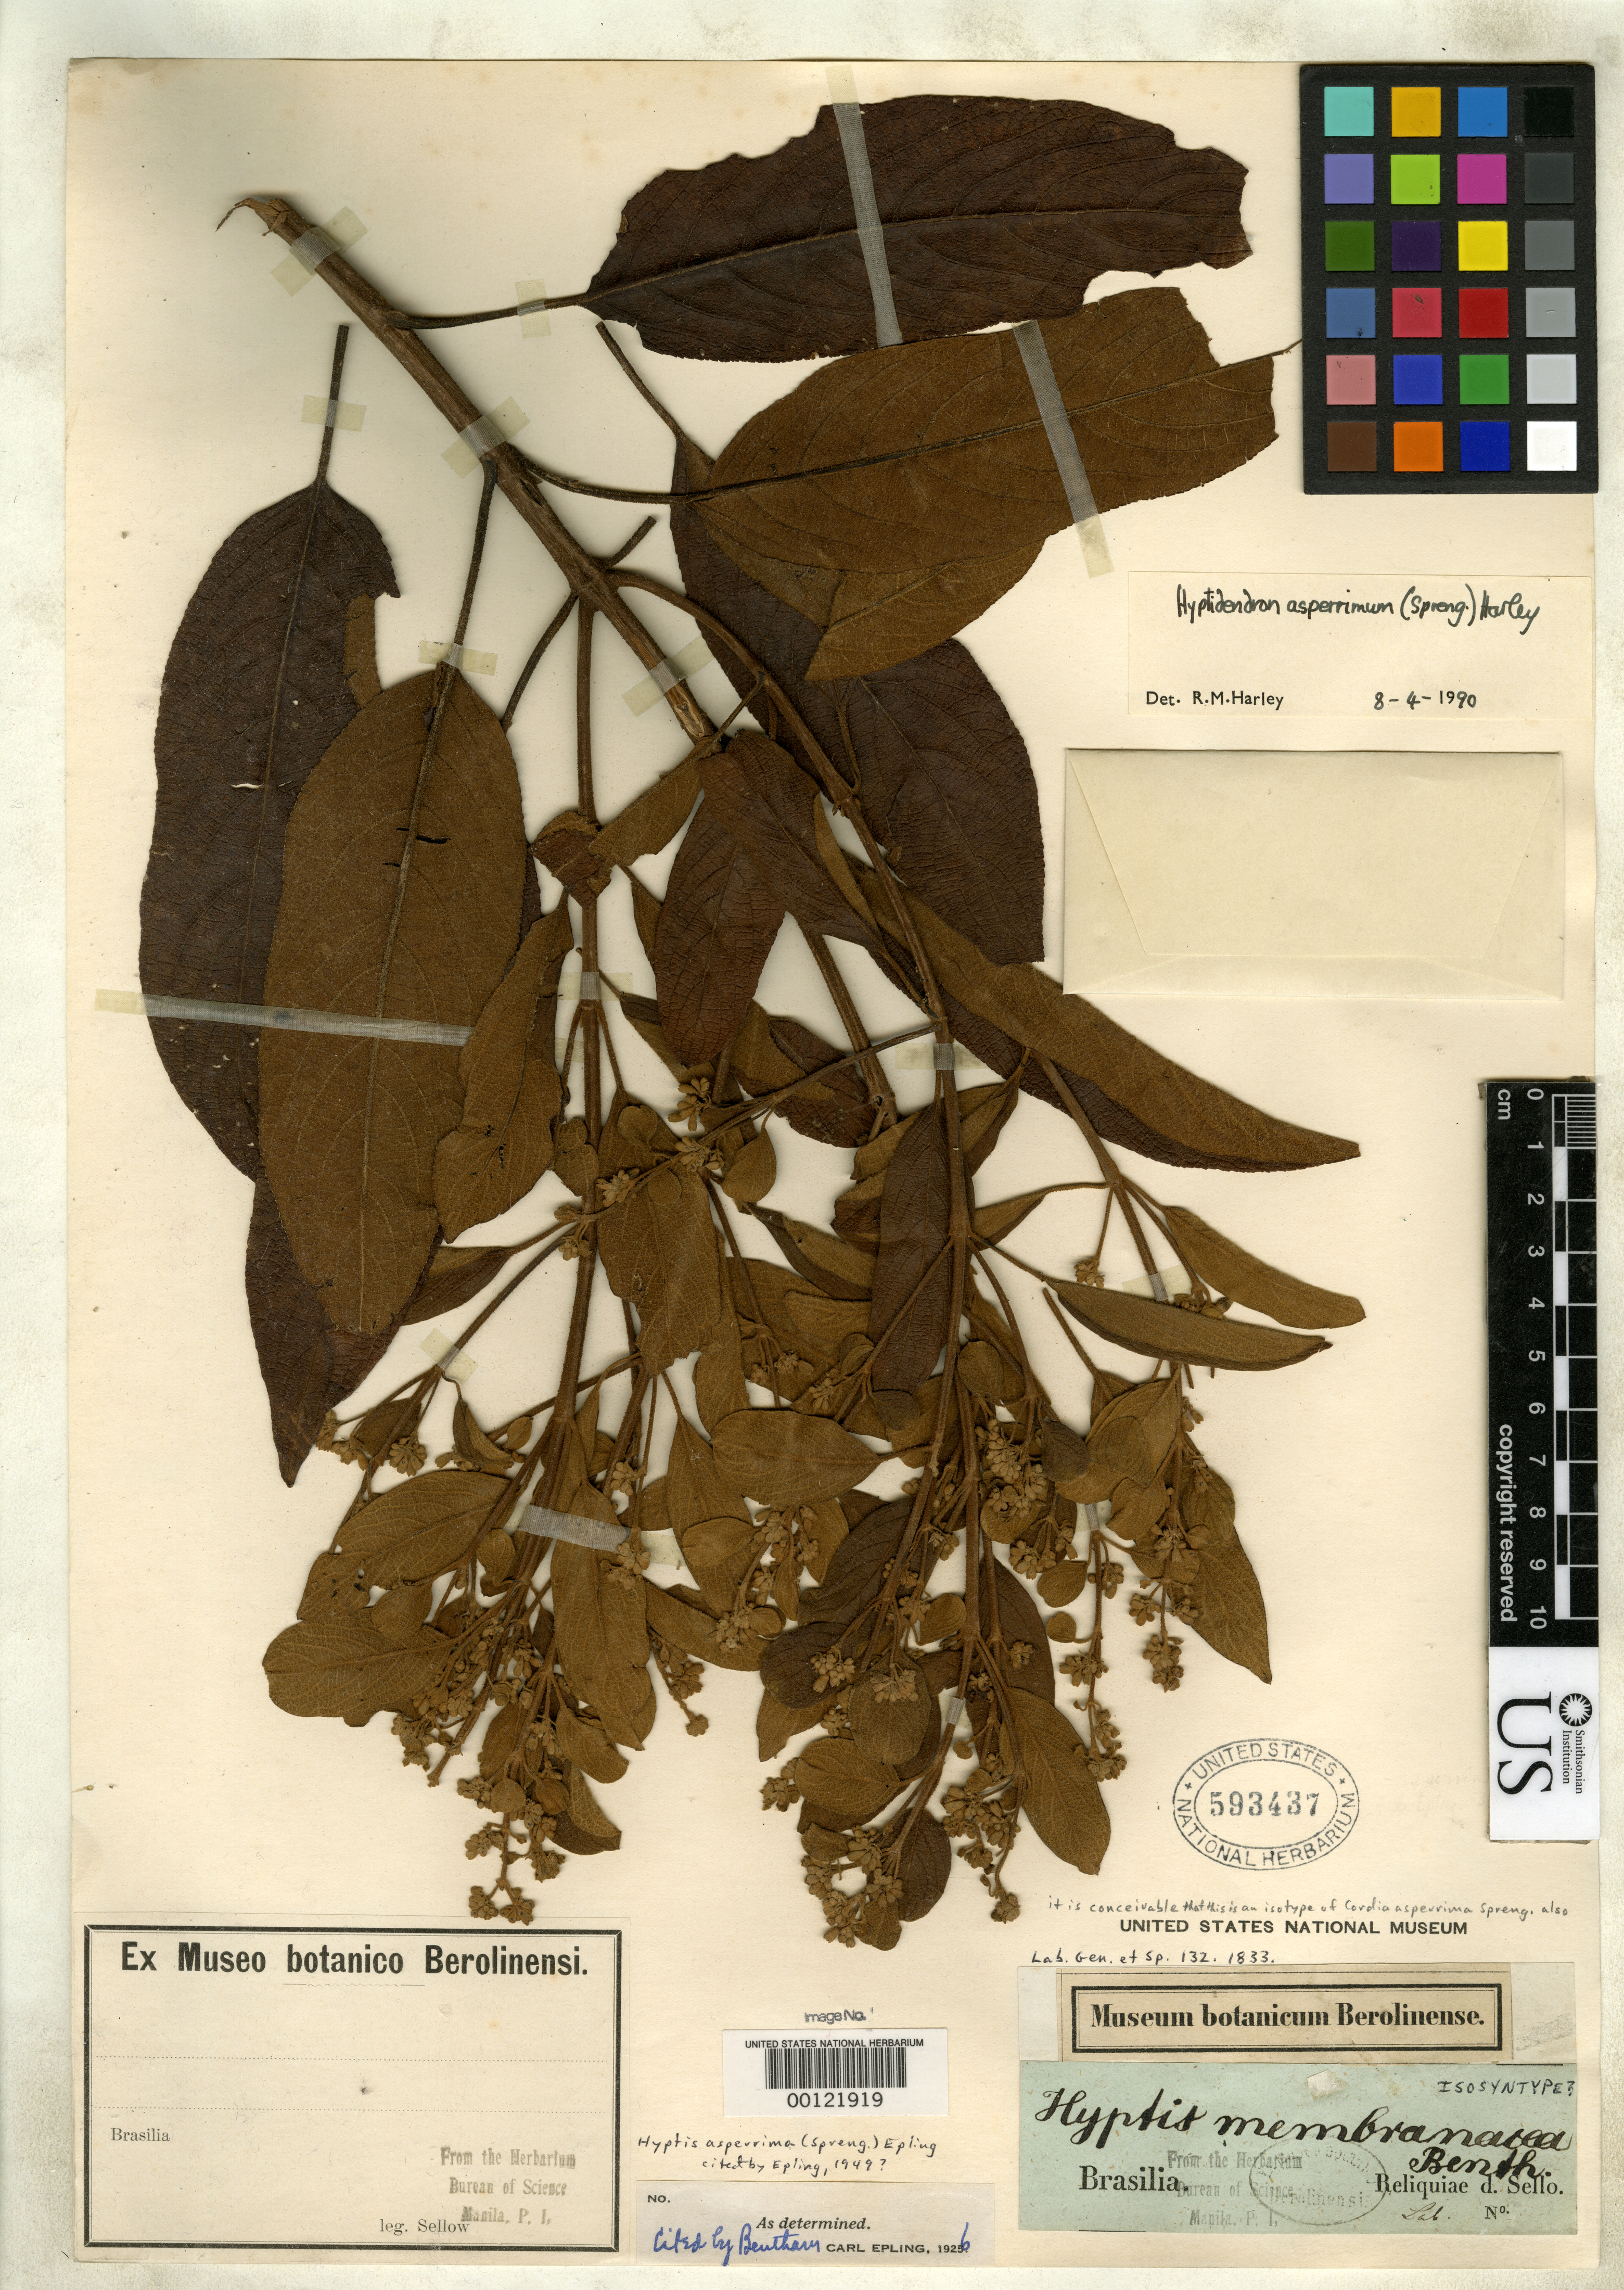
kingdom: Plantae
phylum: Tracheophyta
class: Magnoliopsida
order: Boraginales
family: Cordiaceae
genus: Cordia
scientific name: Cordia asperrima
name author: Spreng.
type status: Possible Type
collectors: F. Sellow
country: Brazil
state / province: Minas Gerais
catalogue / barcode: US 593737